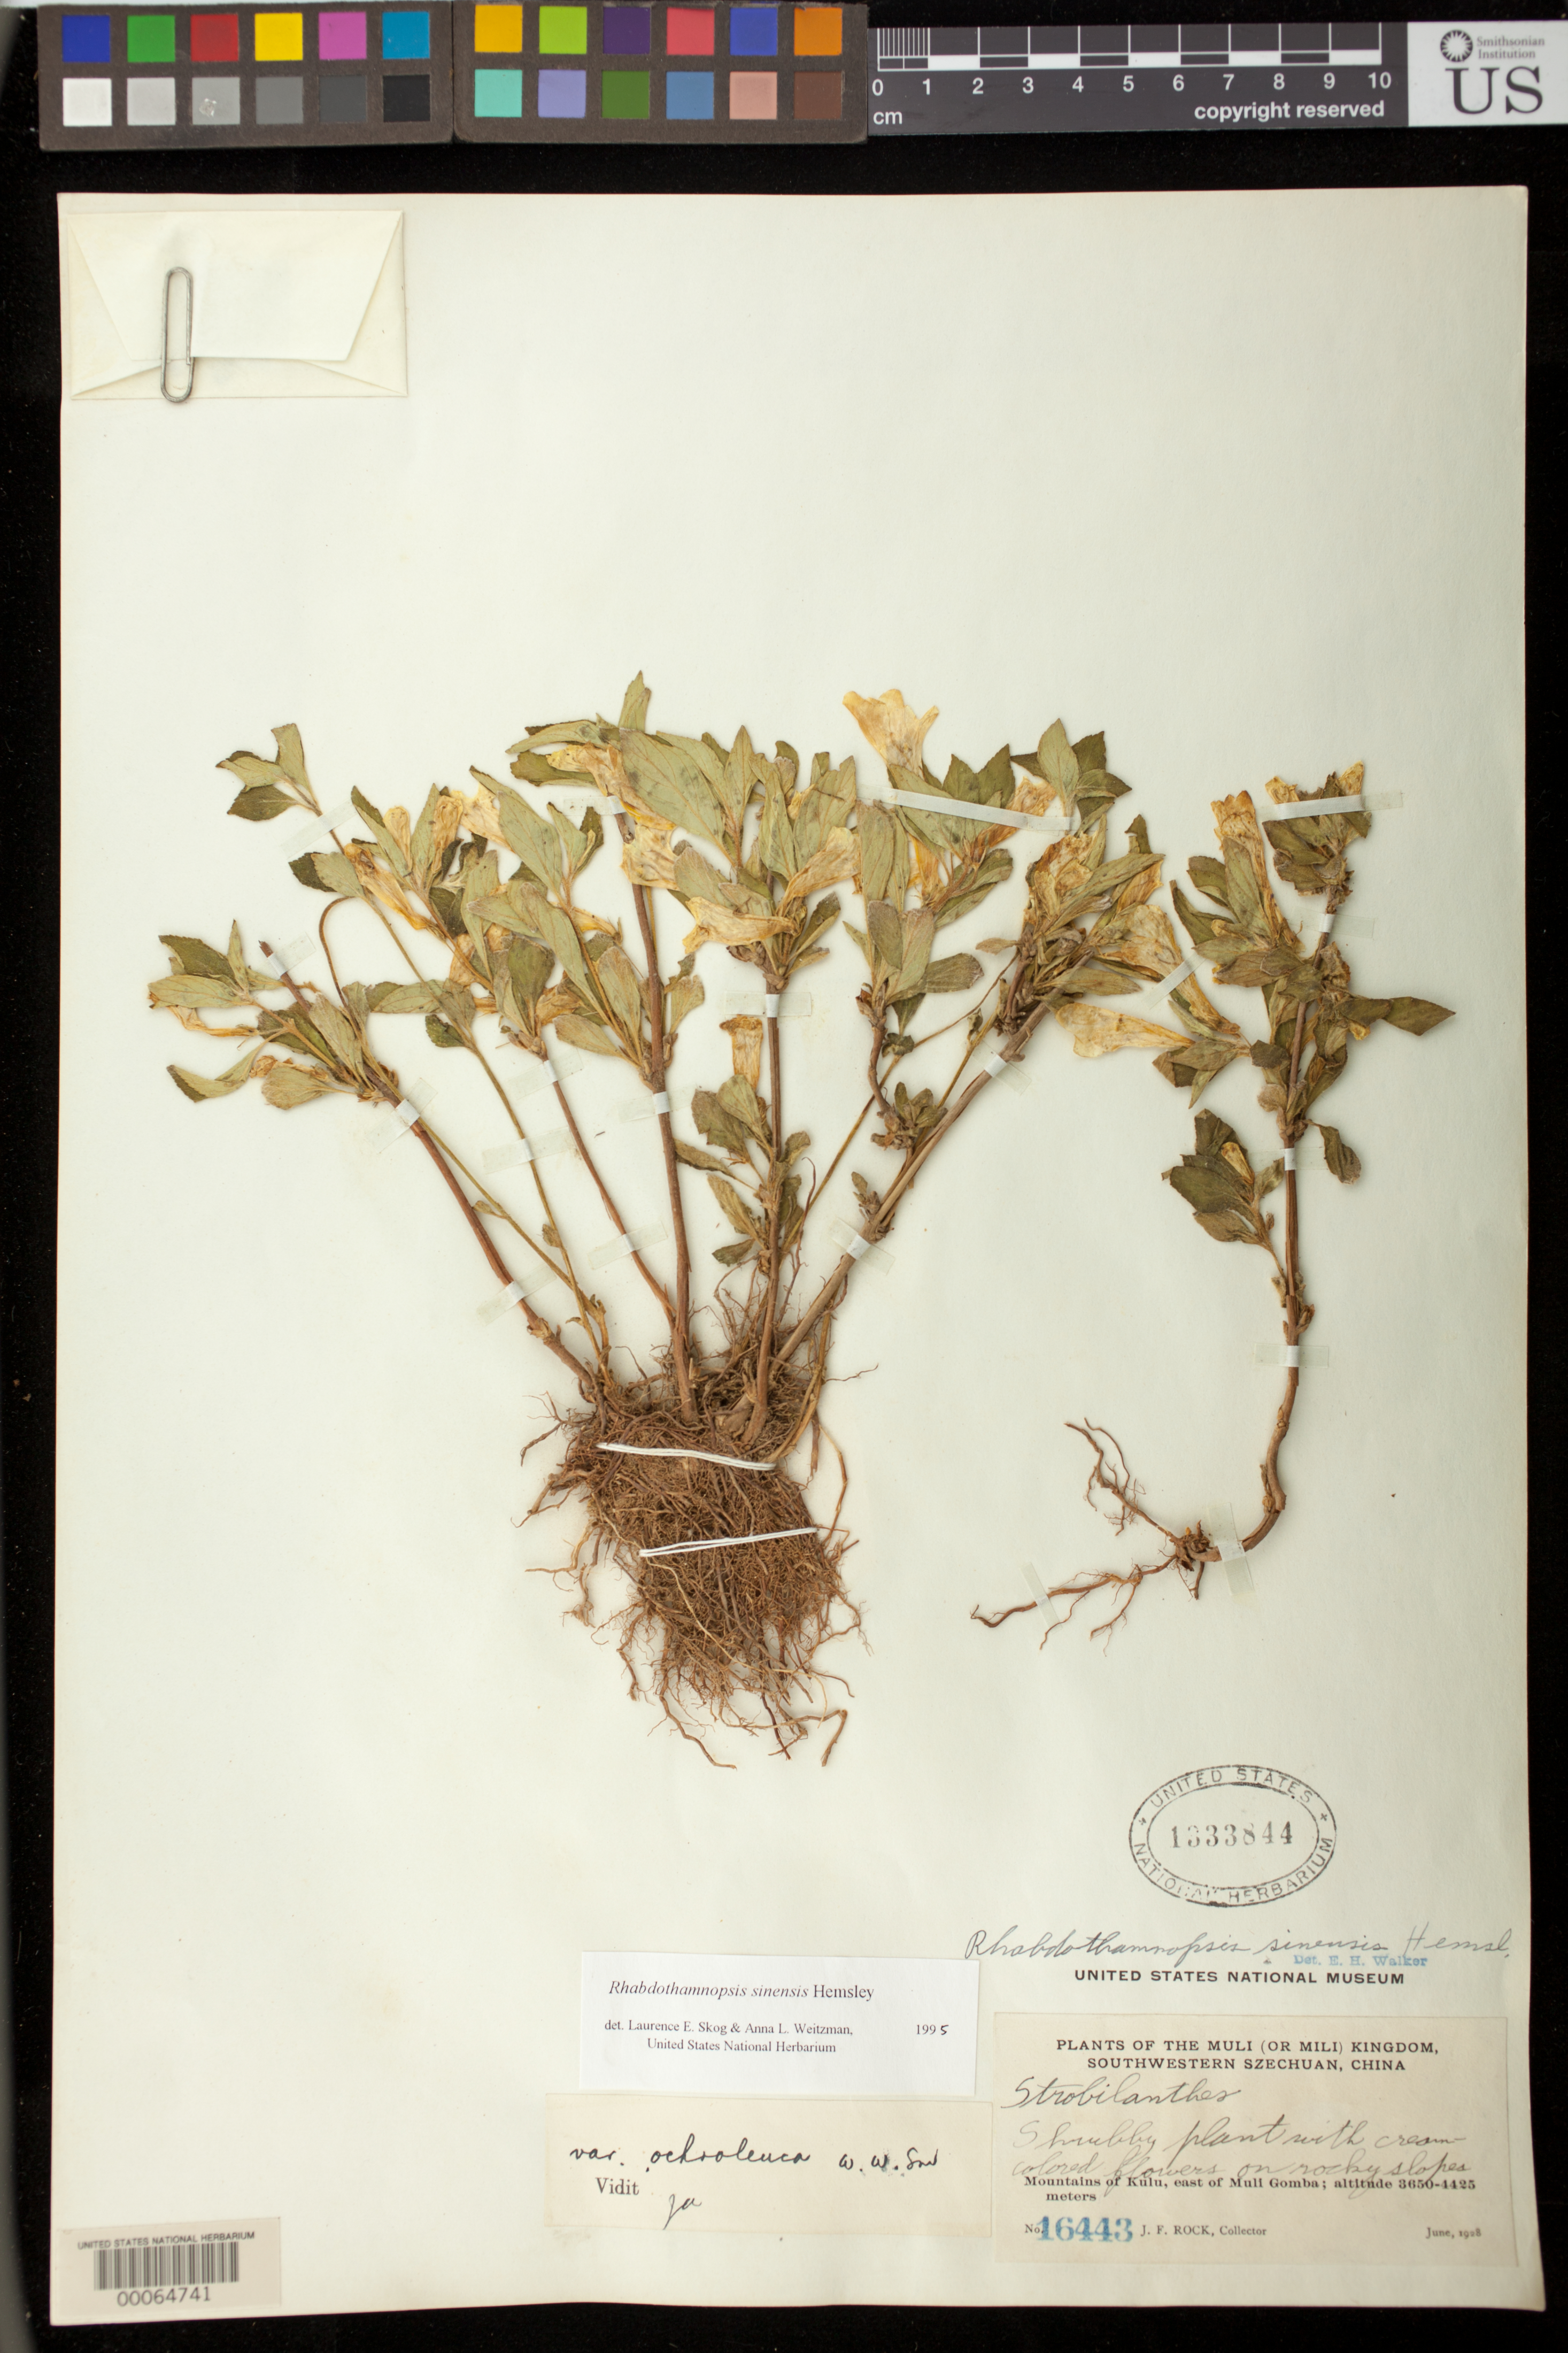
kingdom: Plantae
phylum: Tracheophyta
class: Magnoliopsida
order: Lamiales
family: Gesneriaceae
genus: Rhabdothamnopsis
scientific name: Rhabdothamnopsis sinensis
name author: Hemsl.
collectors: J. F. Rock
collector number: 16443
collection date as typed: Jun 1928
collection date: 1928-06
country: China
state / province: Sichuan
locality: Moutains of kulu, e of muli gomba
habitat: Rocky slopes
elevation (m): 3650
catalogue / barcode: US 1333844